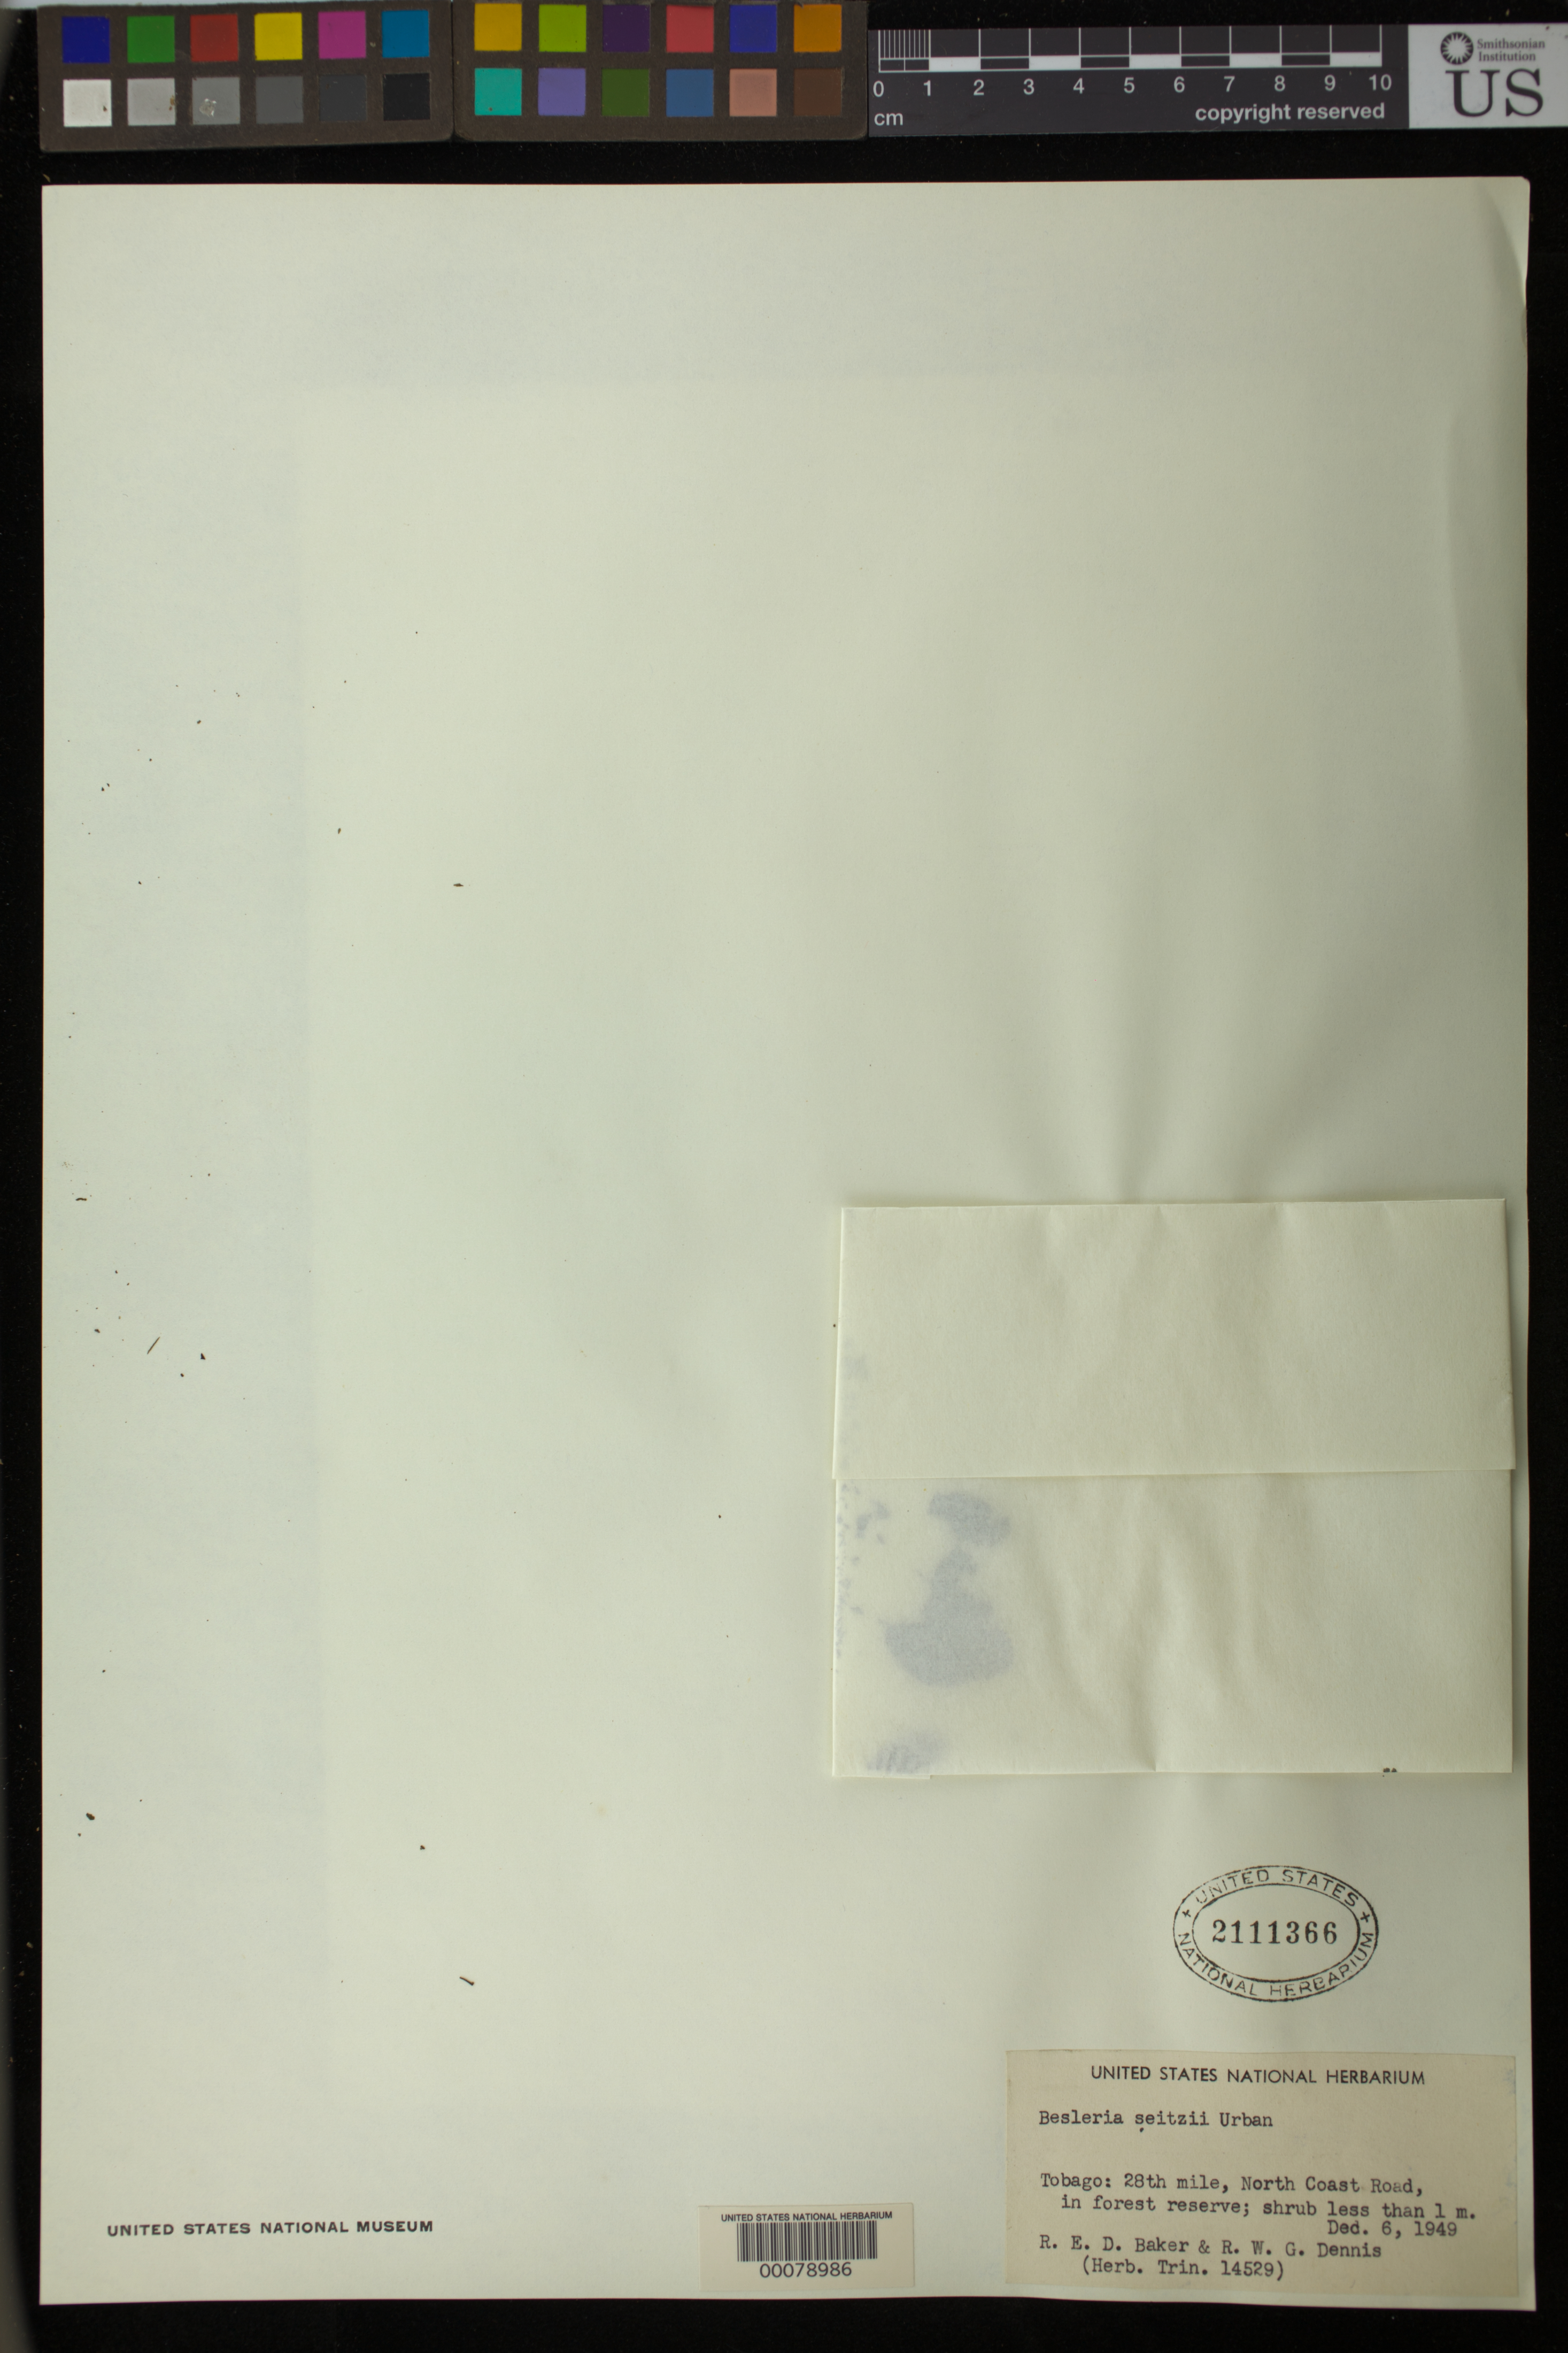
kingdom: Plantae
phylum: Tracheophyta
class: Magnoliopsida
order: Lamiales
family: Gesneriaceae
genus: Besleria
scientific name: Besleria seitzii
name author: Krug & Urb.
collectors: R. E. D. Baker & R. Dennis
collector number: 14529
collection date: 1949-12-06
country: Trinidad and Tobago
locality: Tobago: 28th mile, North Coast Road, in forest reserve;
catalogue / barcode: US 2111366